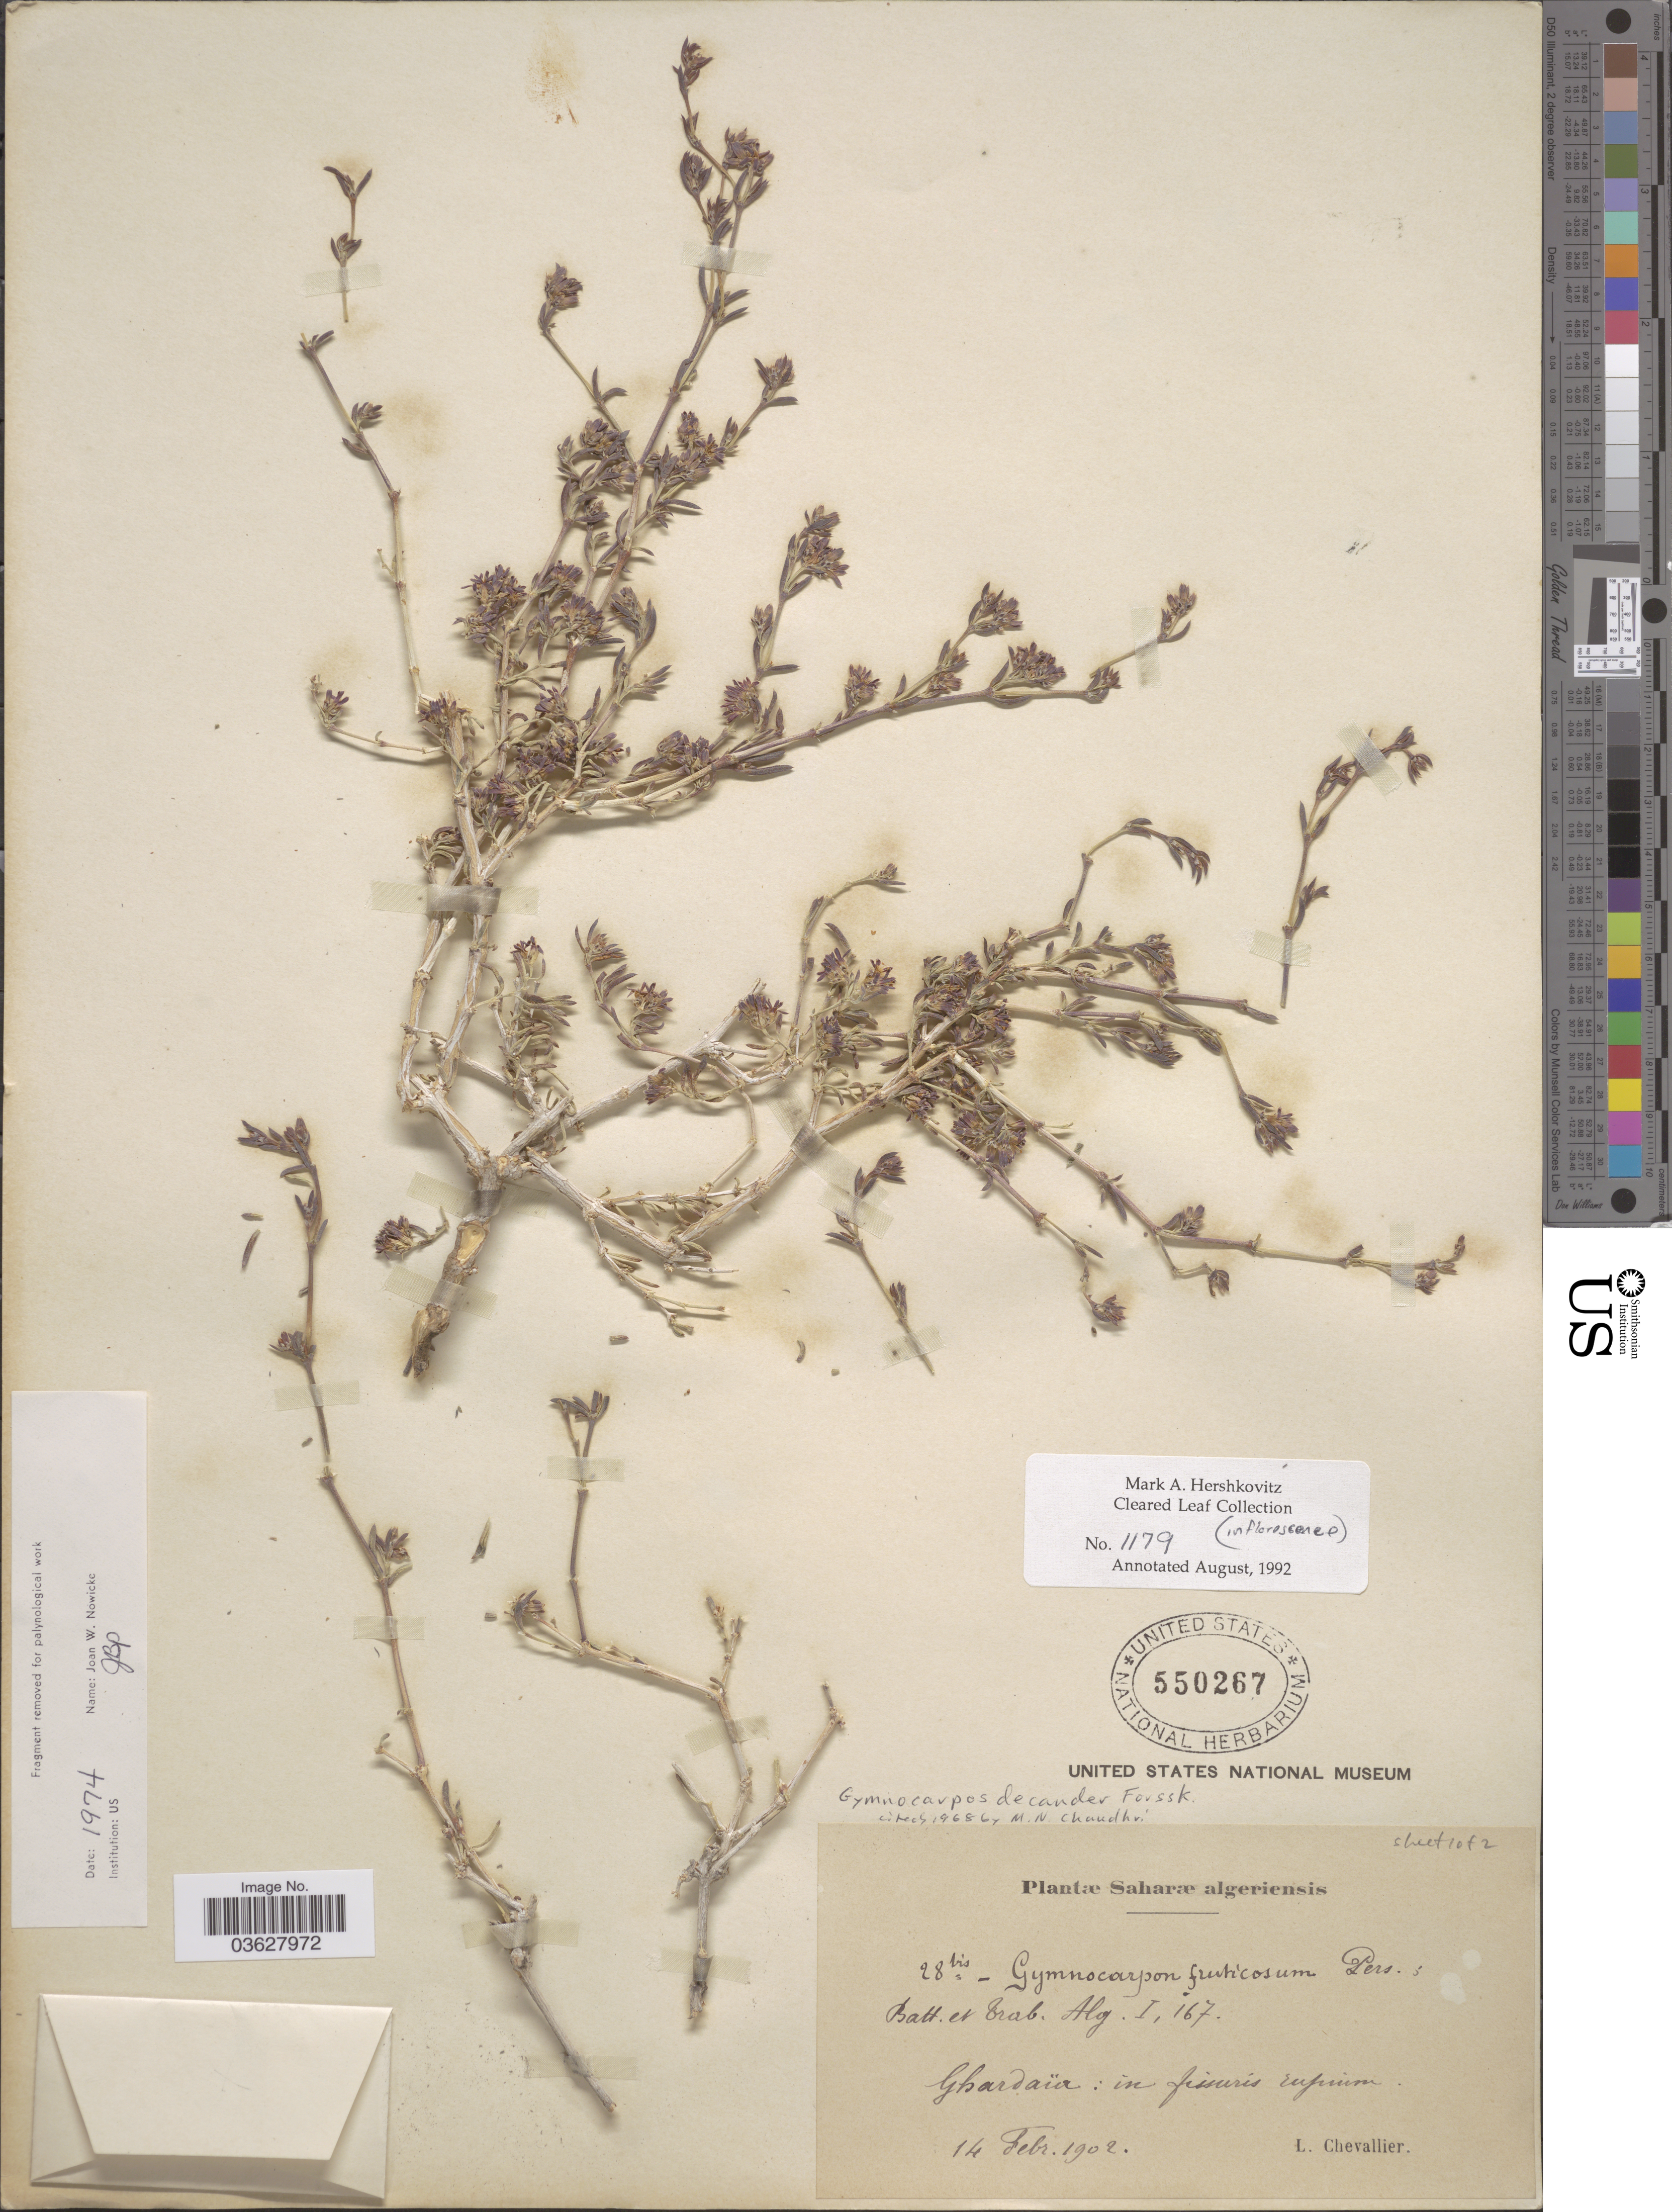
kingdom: Plantae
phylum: Tracheophyta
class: Magnoliopsida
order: Caryophyllales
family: Caryophyllaceae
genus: Gymnocarpos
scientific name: Gymnocarpos decander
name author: Forssk.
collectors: L. Chevallier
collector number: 28bis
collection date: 1902-02-14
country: Algeria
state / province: Ghardaïa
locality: Saharæ algeriensis.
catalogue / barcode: US 550267